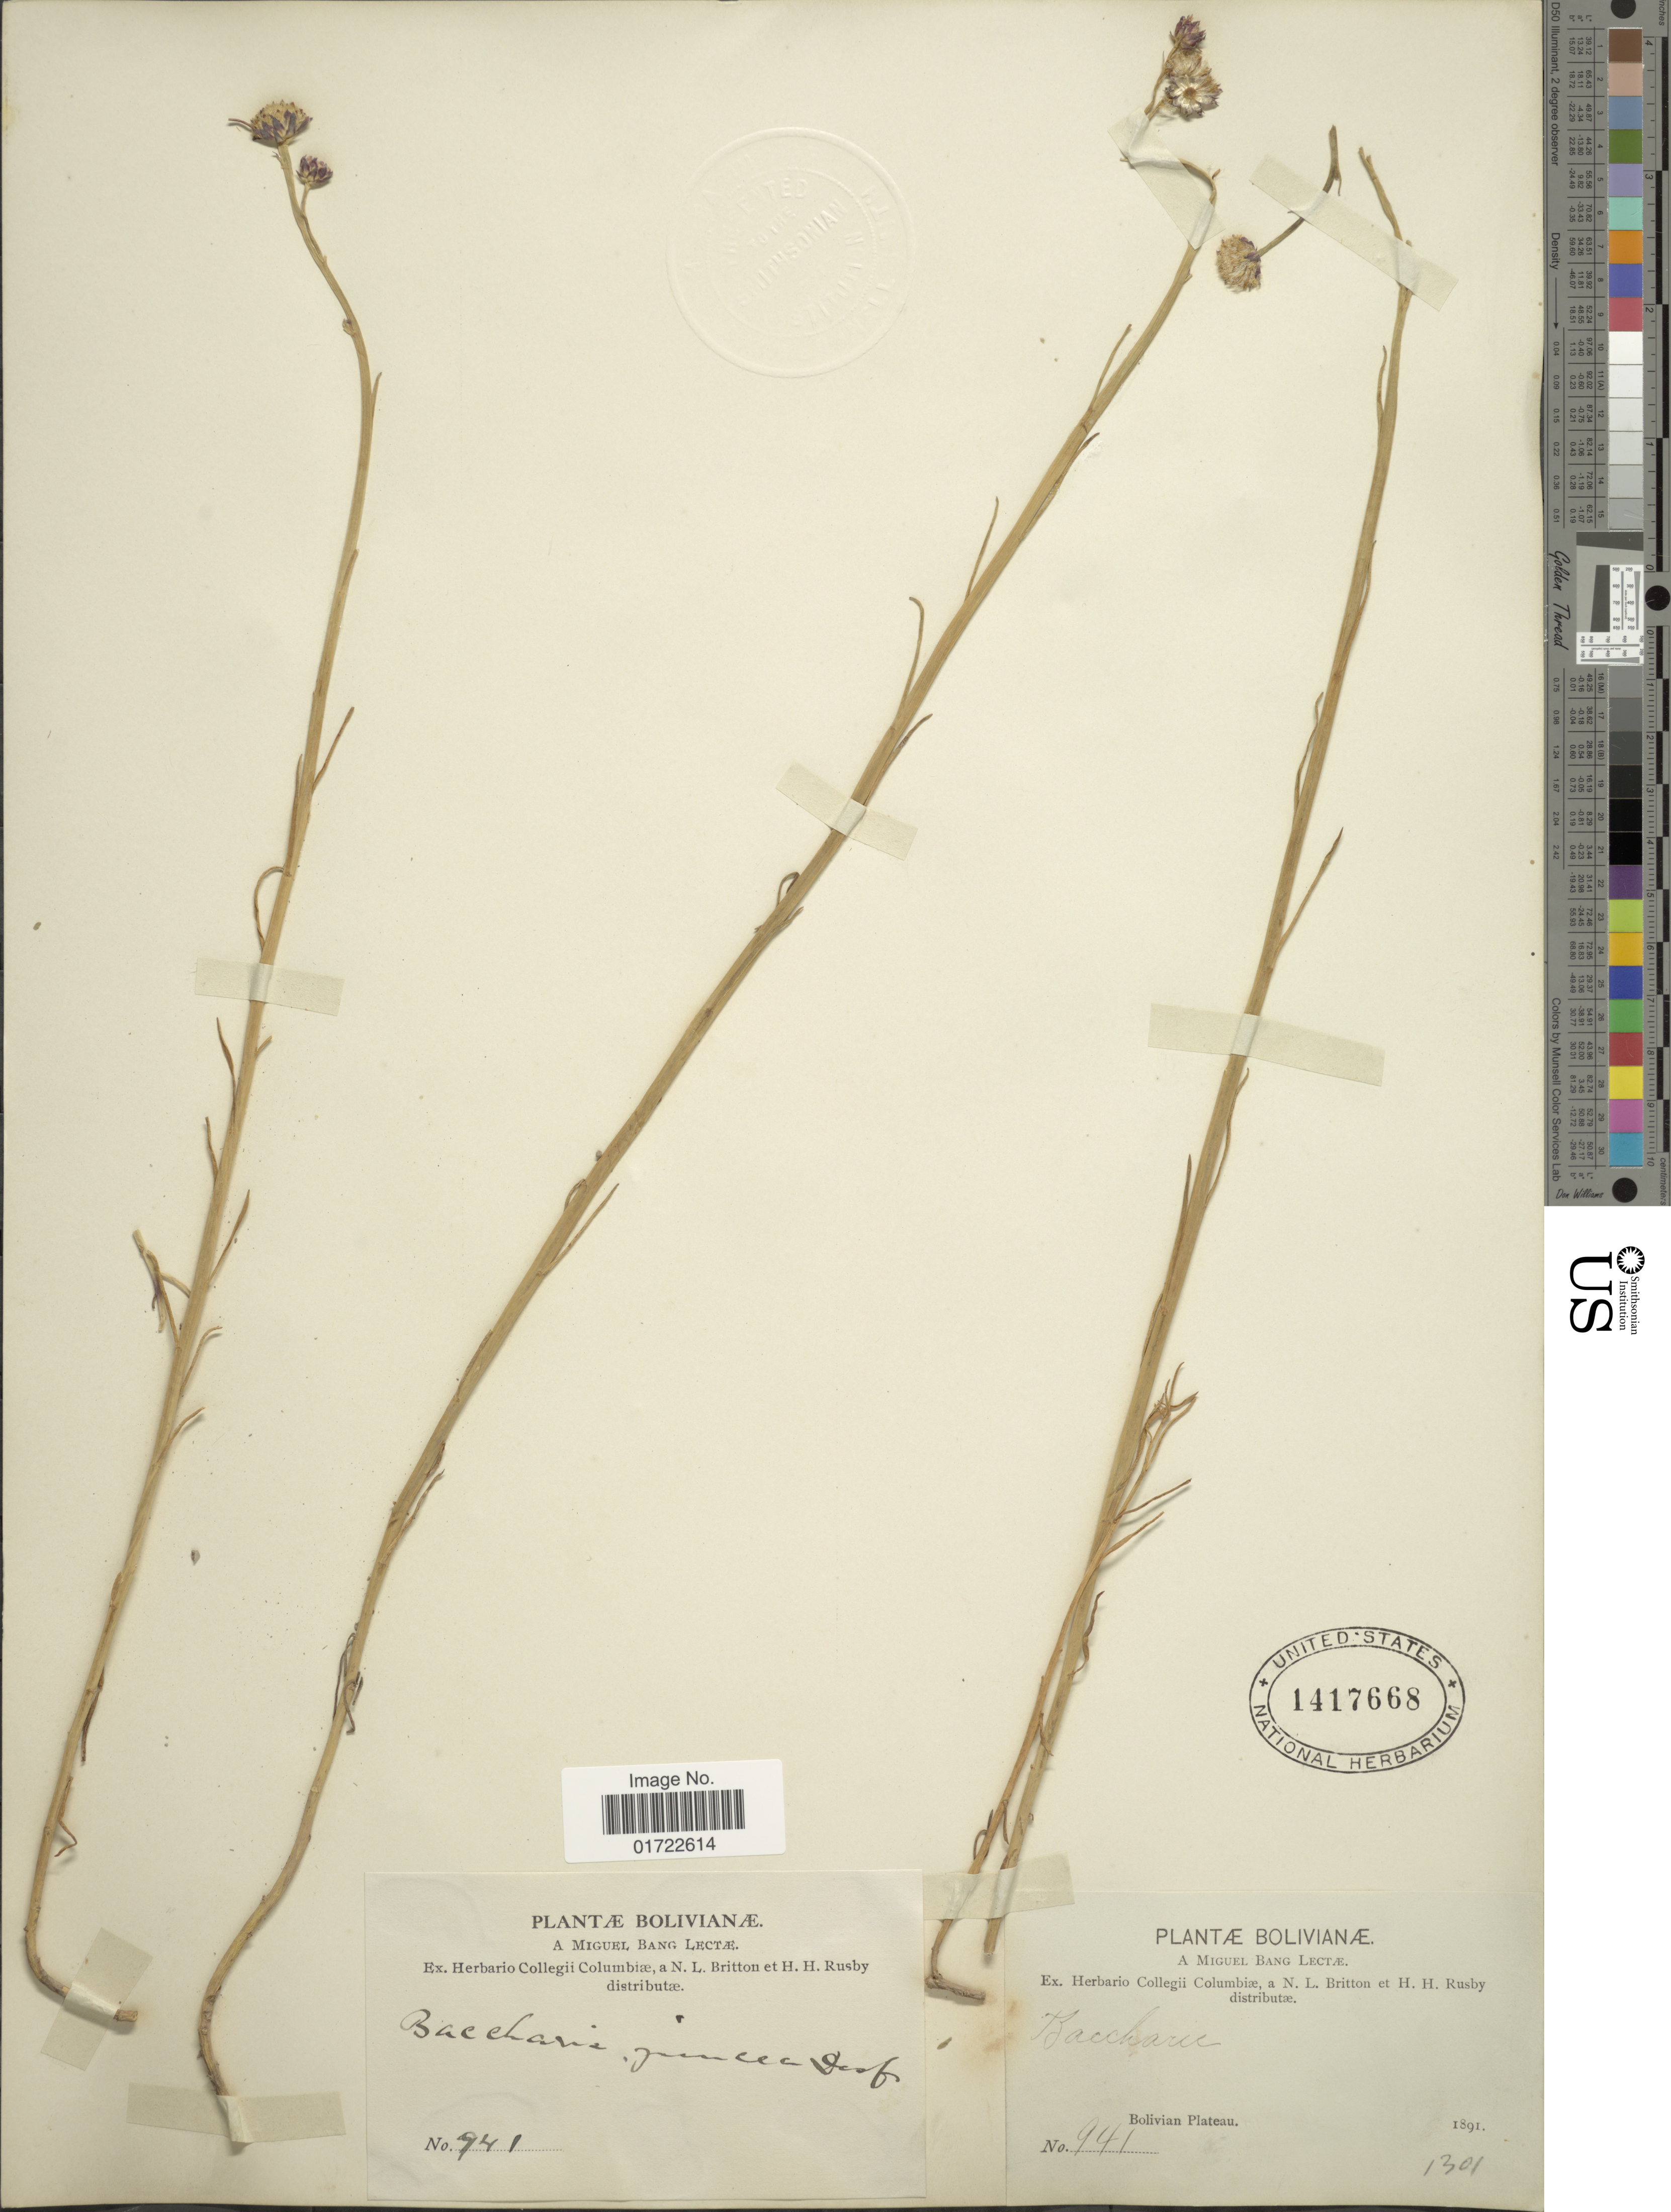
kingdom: Plantae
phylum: Tracheophyta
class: Magnoliopsida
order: Asterales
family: Asteraceae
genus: Baccharis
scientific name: Baccharis latifolia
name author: (Ruiz & Pav.) Pers.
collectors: M. Bang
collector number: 941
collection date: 1891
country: Bolivia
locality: Bolivian Plateau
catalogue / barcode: US 1417668